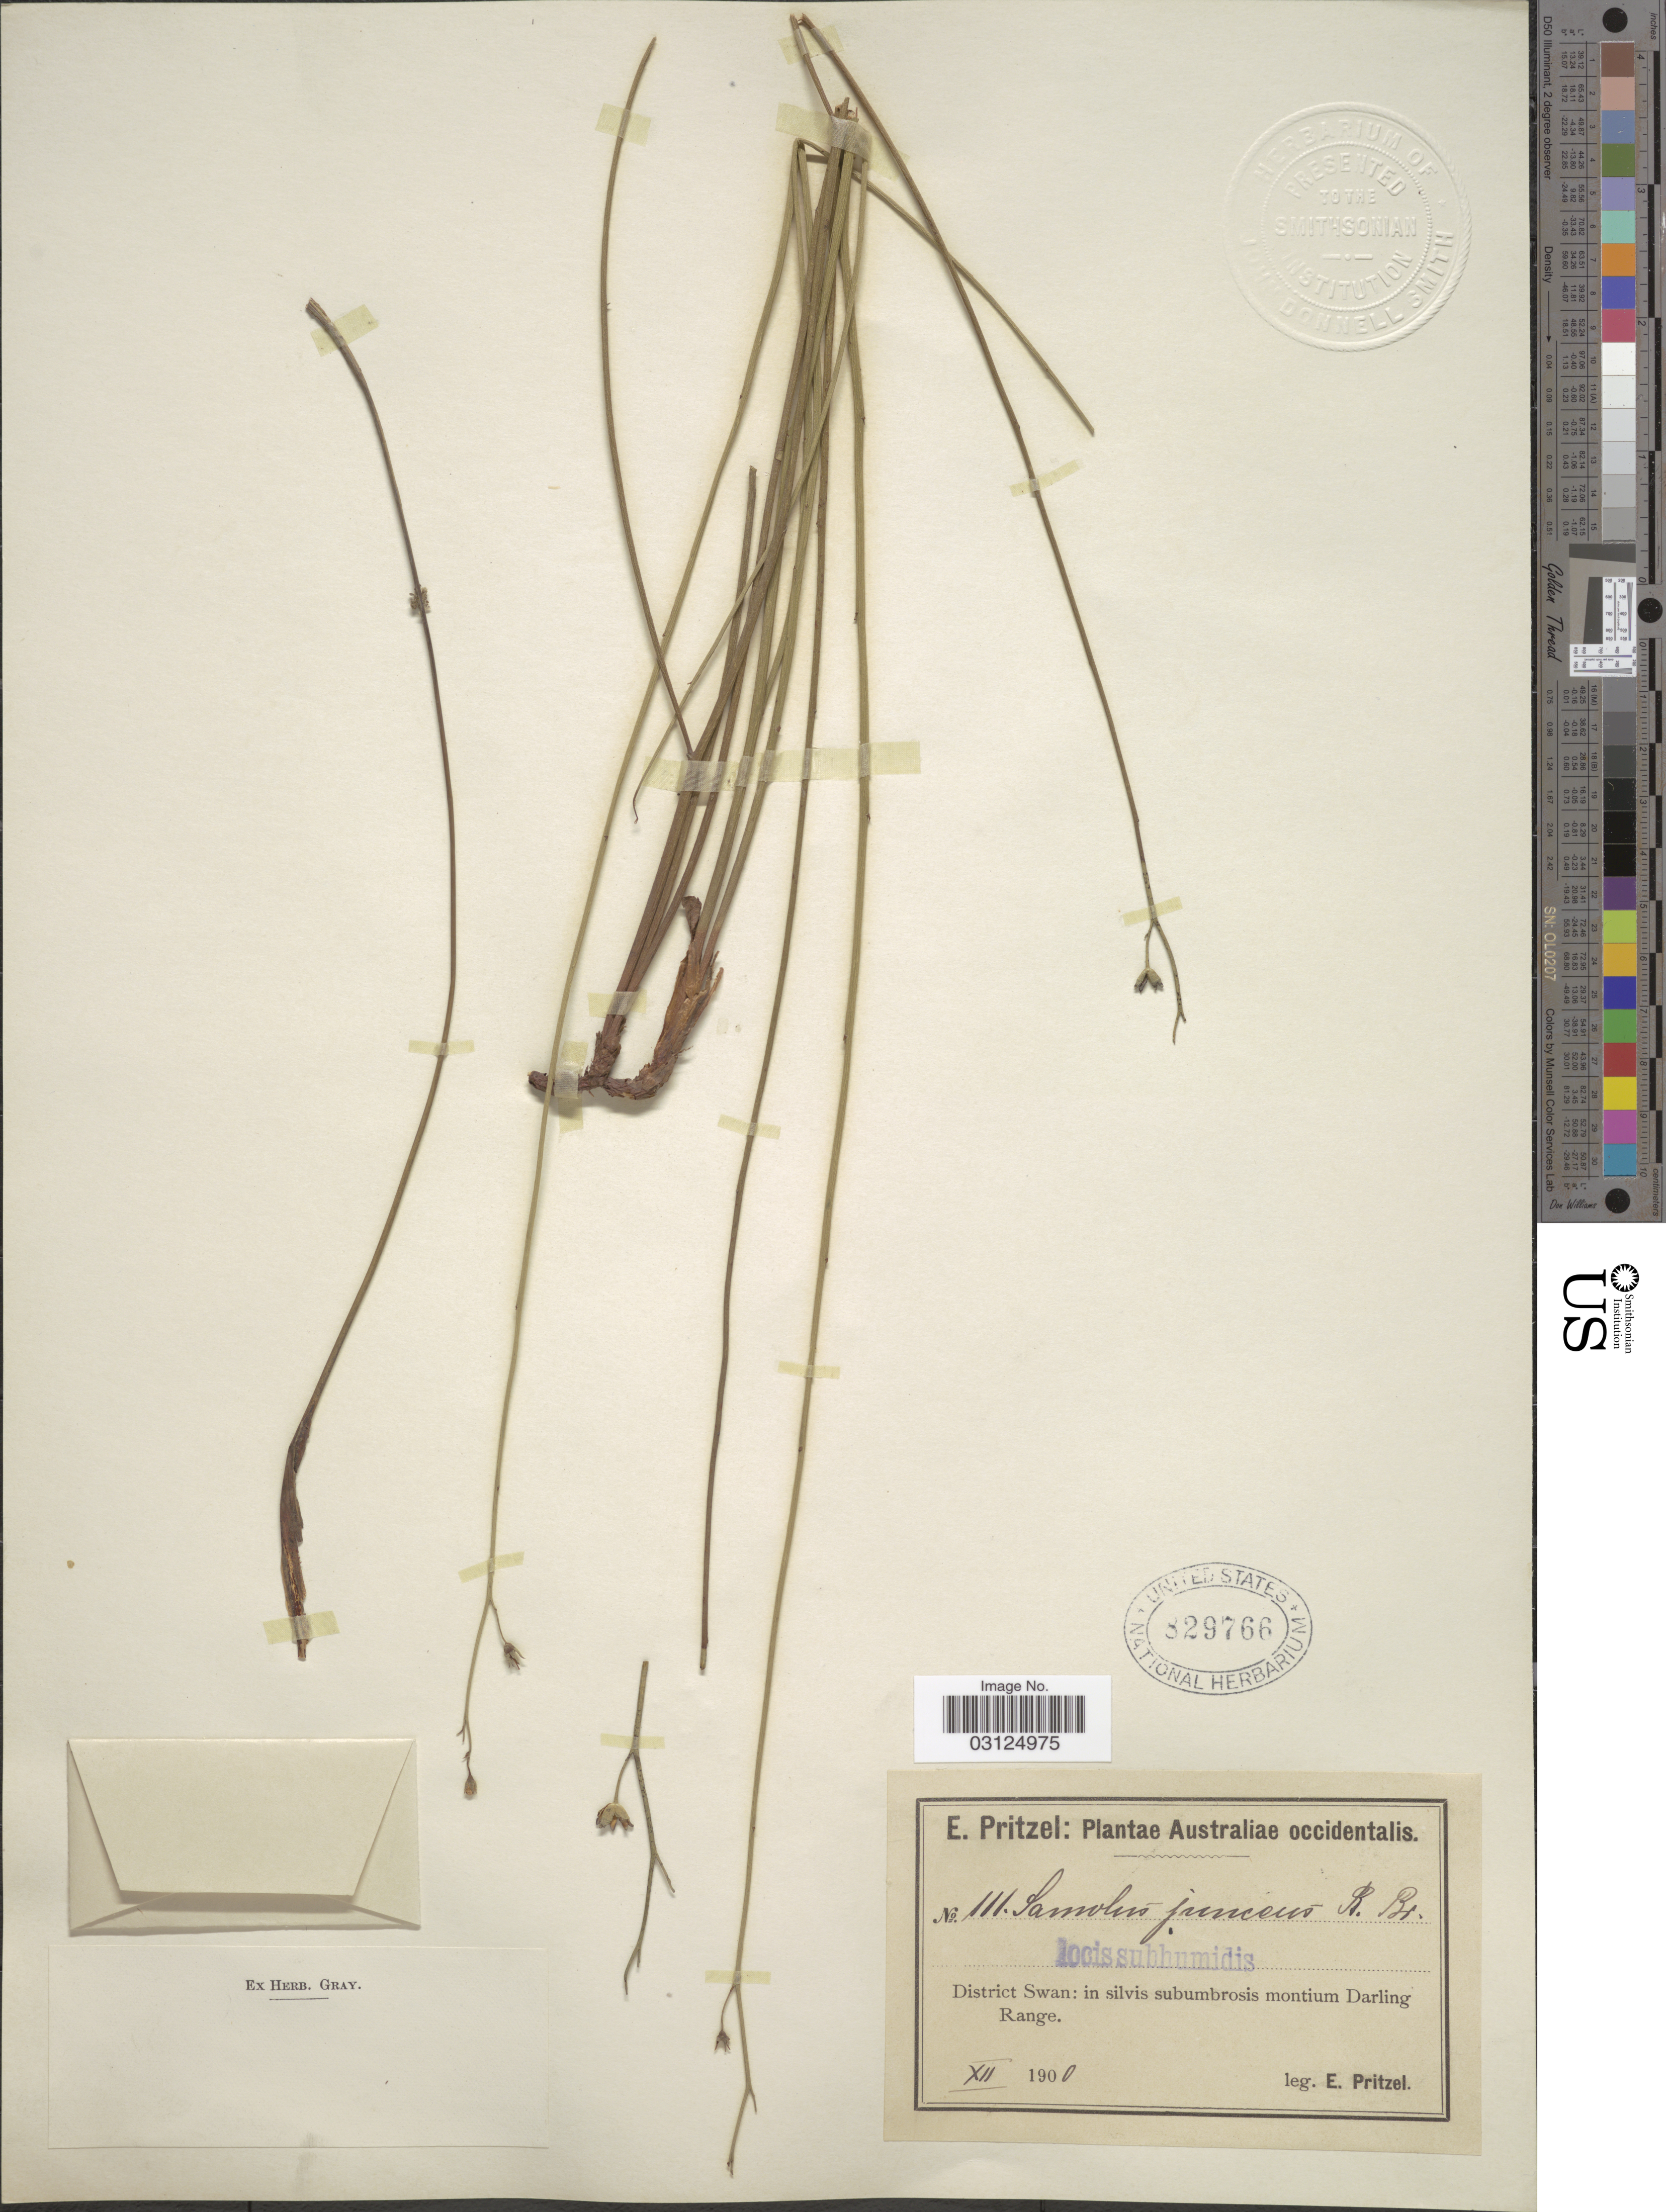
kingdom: Plantae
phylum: Tracheophyta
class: Magnoliopsida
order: Ericales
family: Primulaceae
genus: Samolus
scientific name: Samolus junceus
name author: R. Br.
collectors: E. G. Pritzel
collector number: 111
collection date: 1900-12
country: Australia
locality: Australiae occidentalis. District Swan: in silvis subumbrosis montium Darling Range.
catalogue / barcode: US 829766